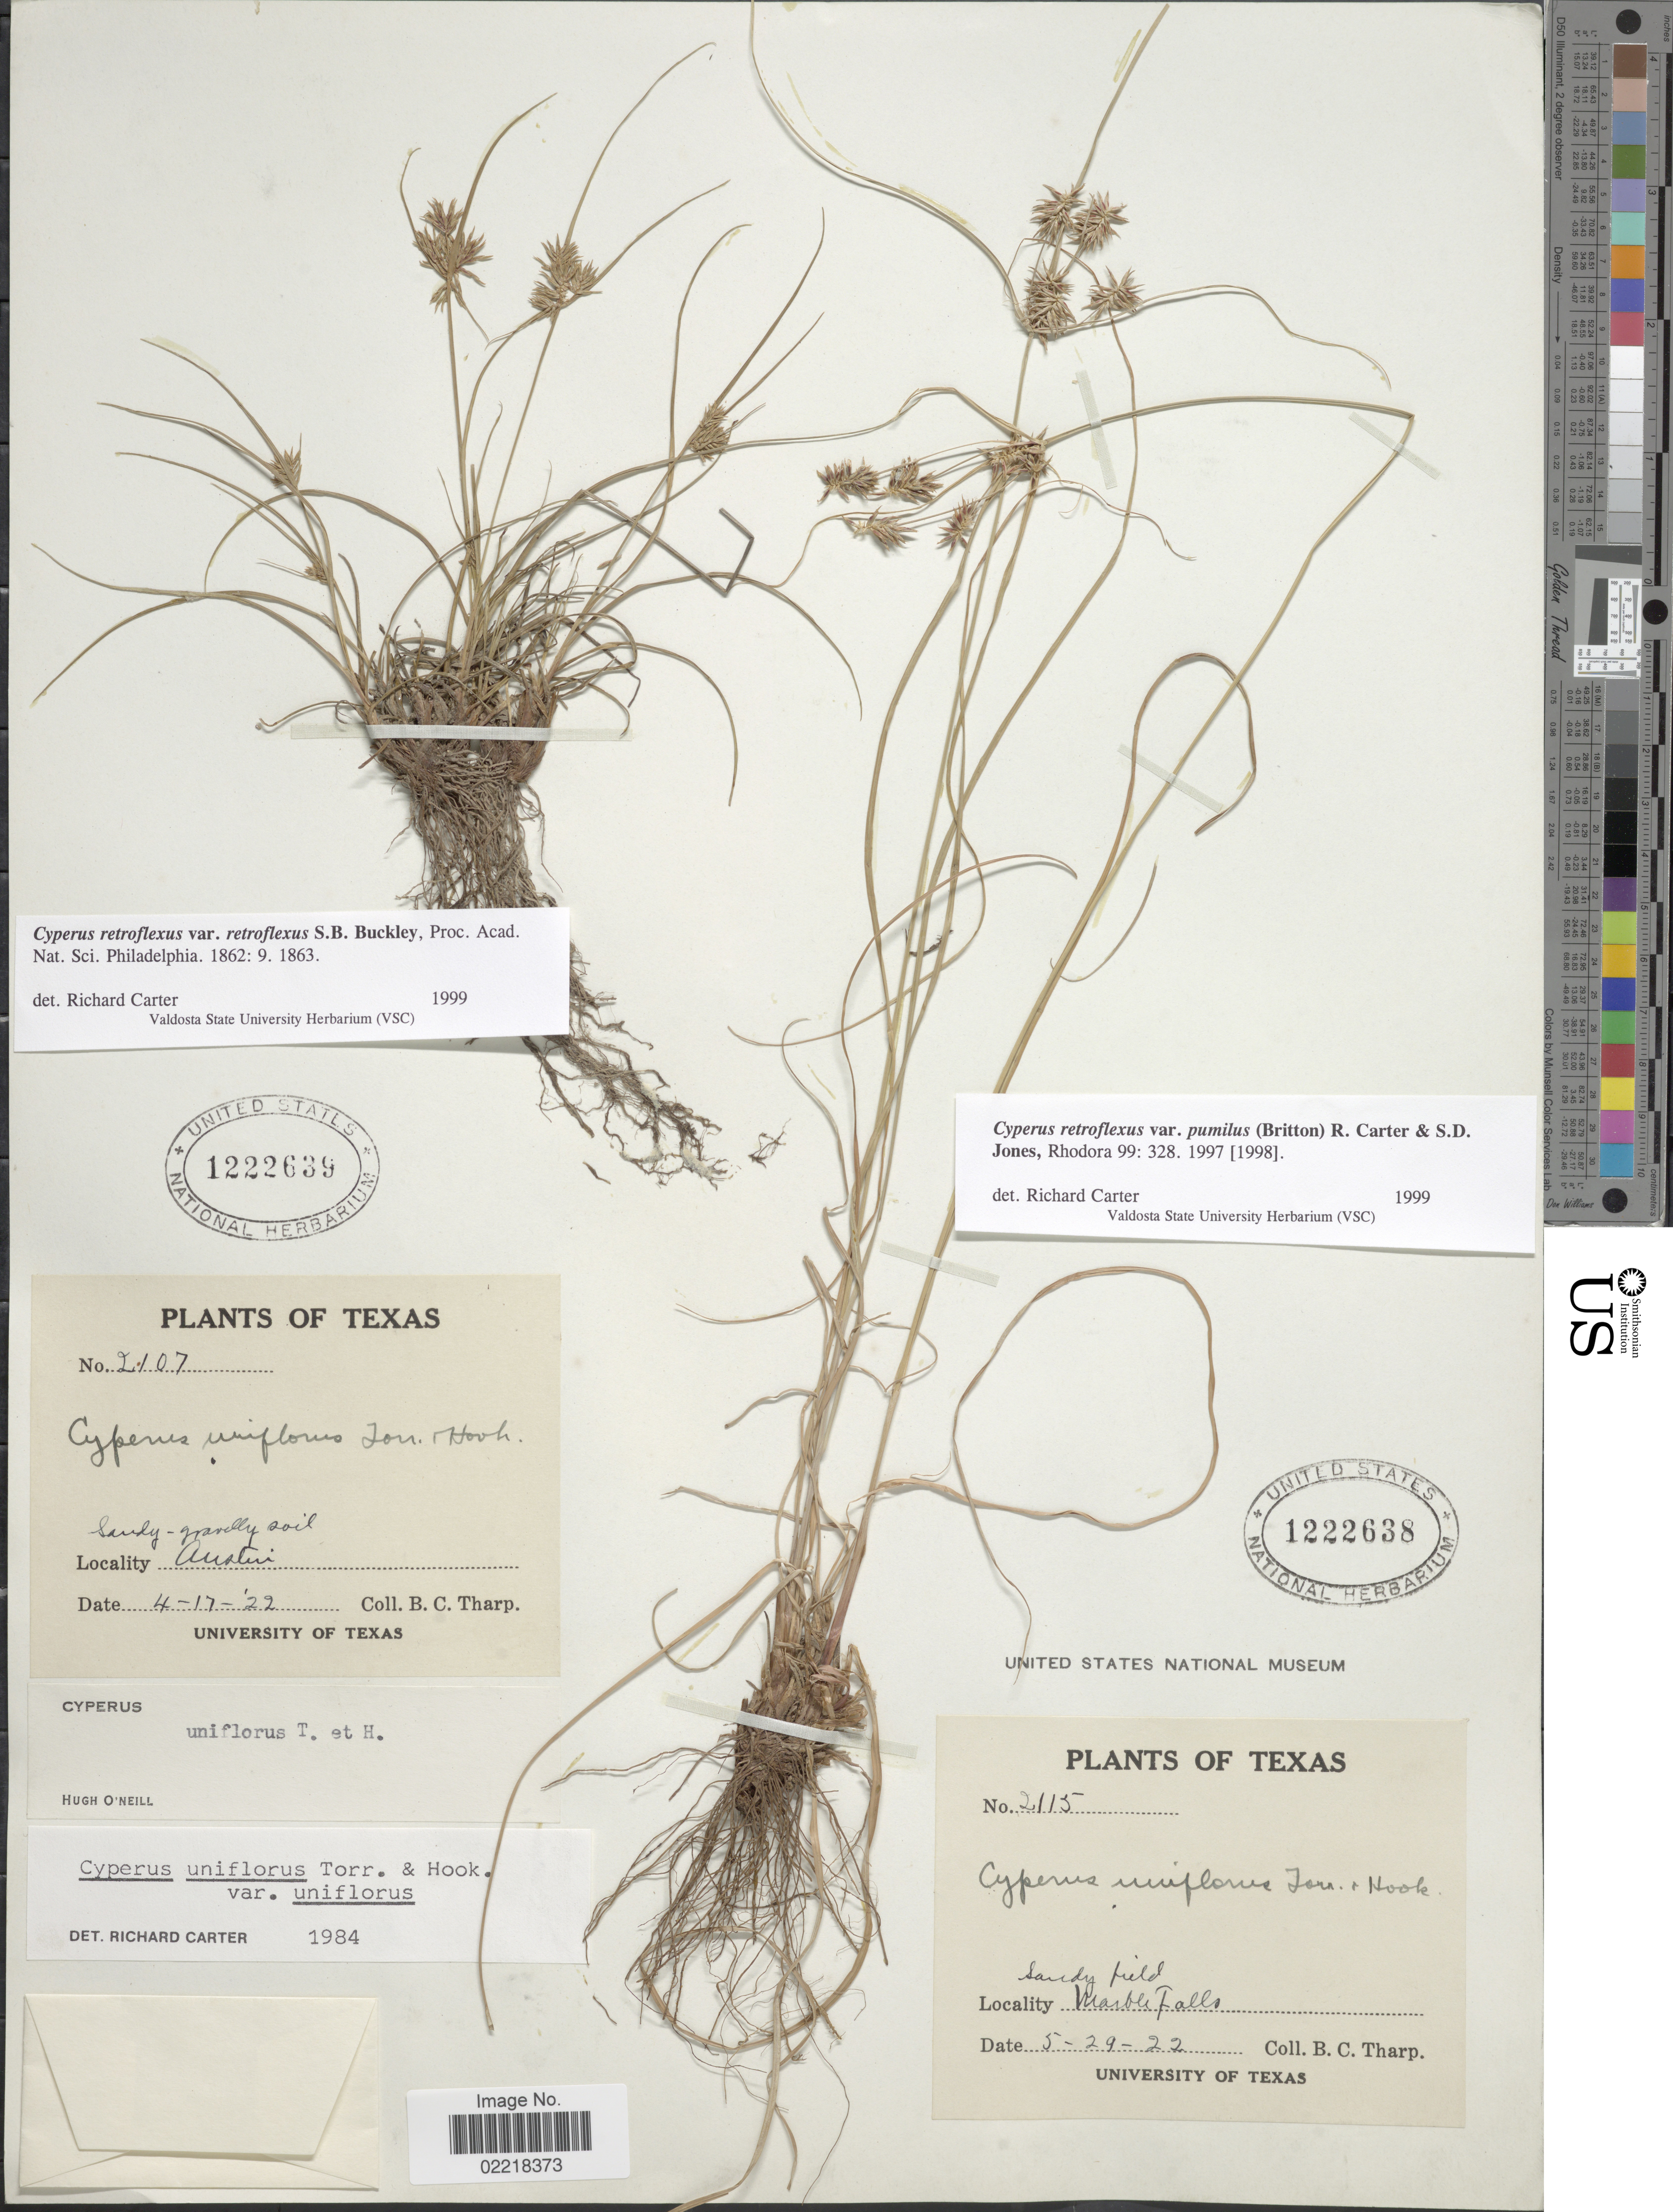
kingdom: Plantae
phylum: Tracheophyta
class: Liliopsida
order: Poales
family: Cyperaceae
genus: Cyperus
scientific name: Cyperus retroflexus var. pumilus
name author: (Britton) R. Carter & S.D. Jones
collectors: B. C. Tharp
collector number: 2107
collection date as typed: Transcribed d/m/y: 17/4/22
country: United States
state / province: Texas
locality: Austin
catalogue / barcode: US 1222639